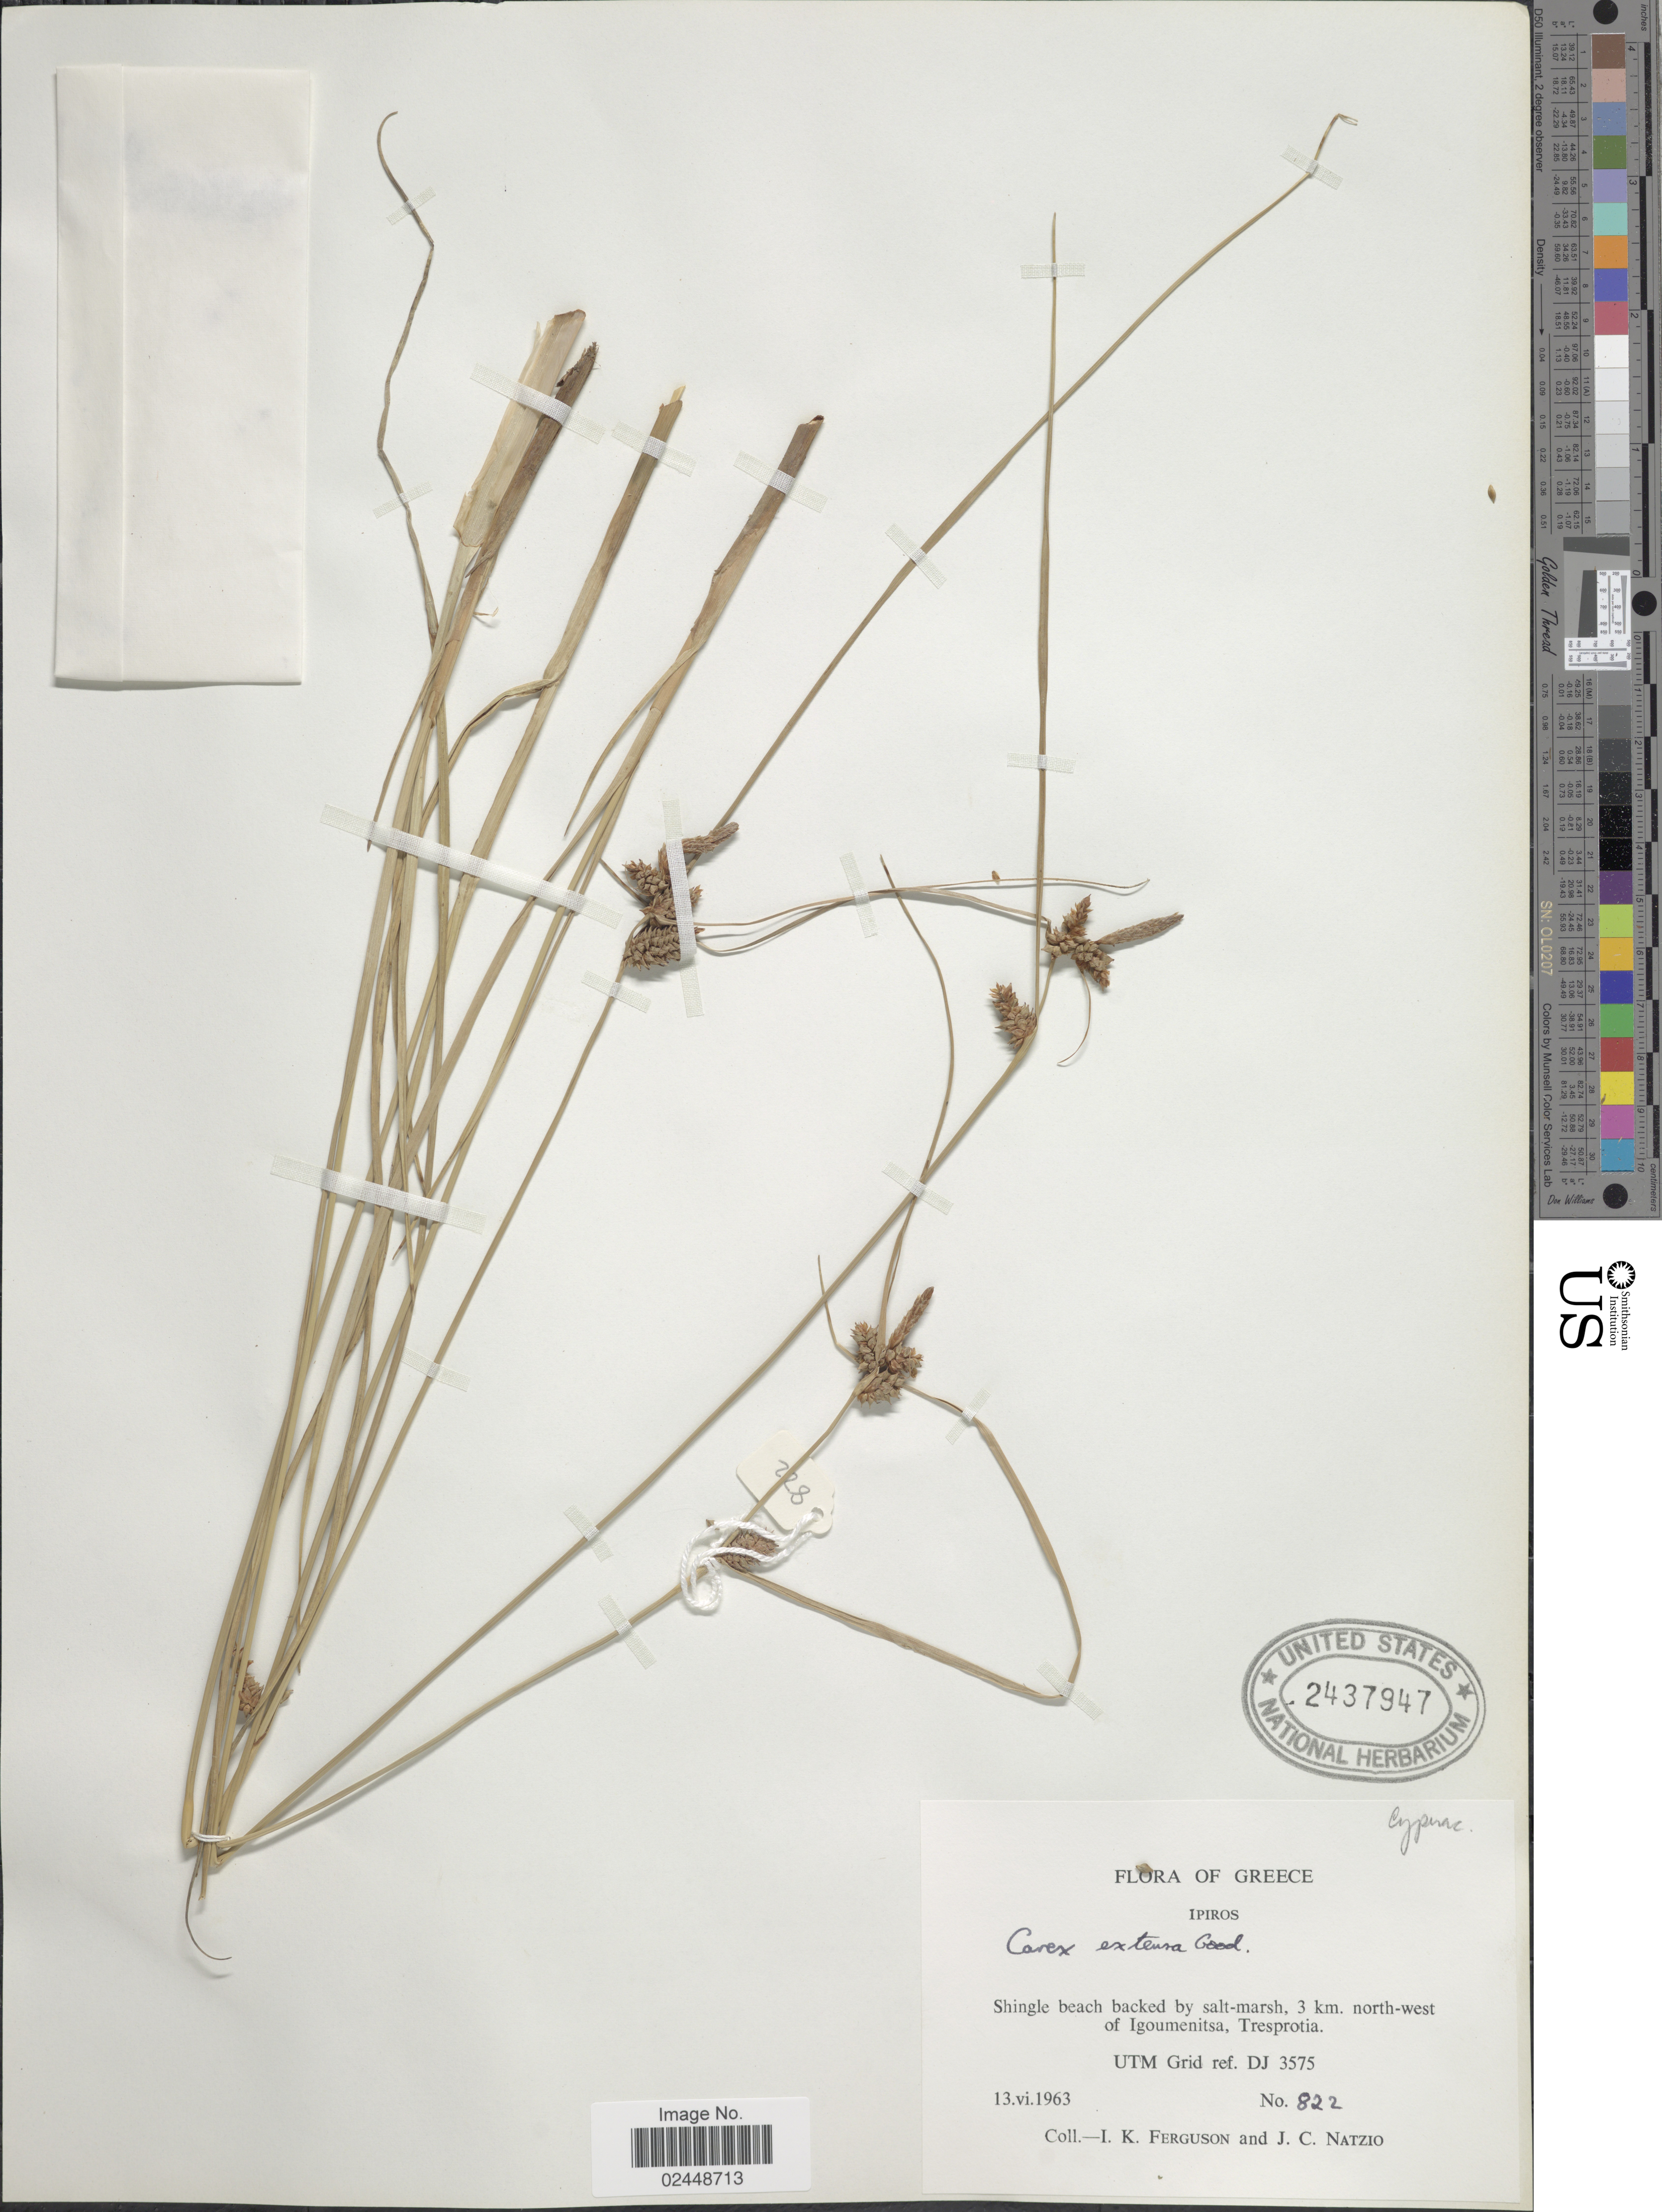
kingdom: Plantae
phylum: Tracheophyta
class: Liliopsida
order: Poales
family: Cyperaceae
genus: Carex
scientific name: Carex extensa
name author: Gooden.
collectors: I. K. Ferguson & J. Natzio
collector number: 822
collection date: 1963-06-13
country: Greece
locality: Ipiros, 3 km. north-west of Igoumenitsa, Tresprotia. UTM Grid ref. DJ 3575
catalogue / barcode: US 2437947